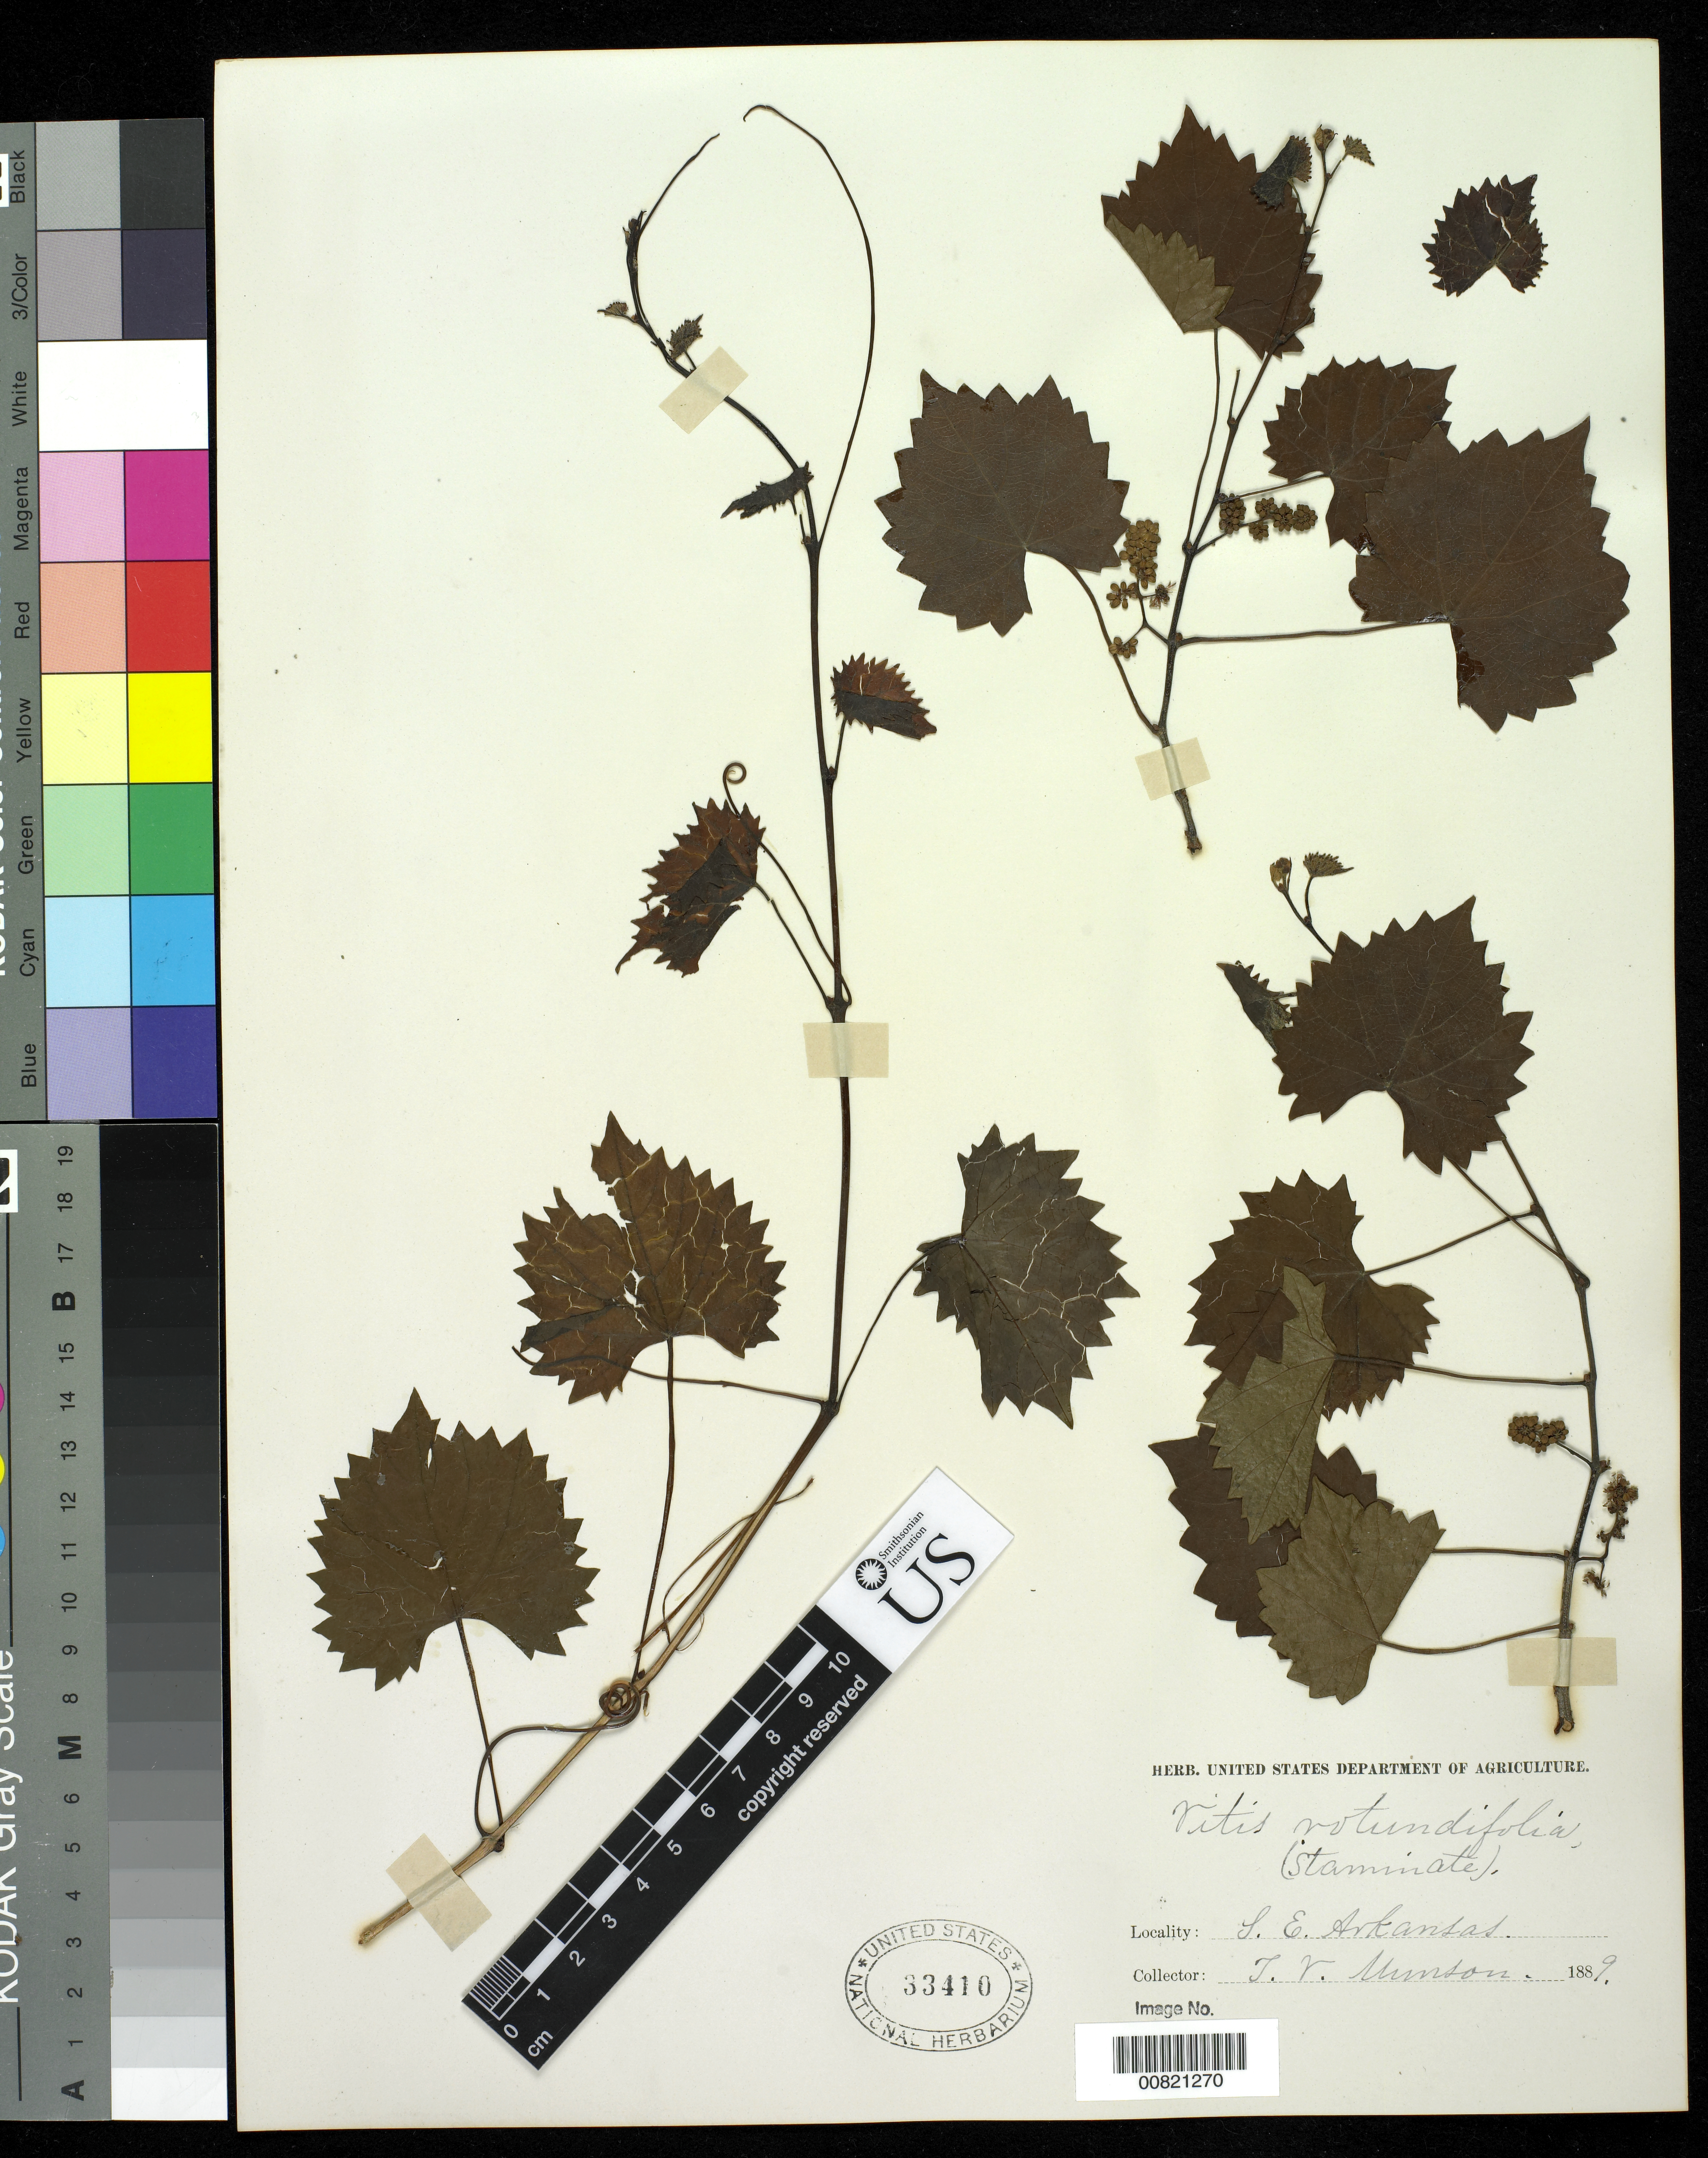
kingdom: Plantae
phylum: Tracheophyta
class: Magnoliopsida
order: Vitales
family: Vitaceae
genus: Vitis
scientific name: Vitis rotundifolia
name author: Michx.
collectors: T. V. Munson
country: United States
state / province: Arkansas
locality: SE Arkansas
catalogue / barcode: US 33410